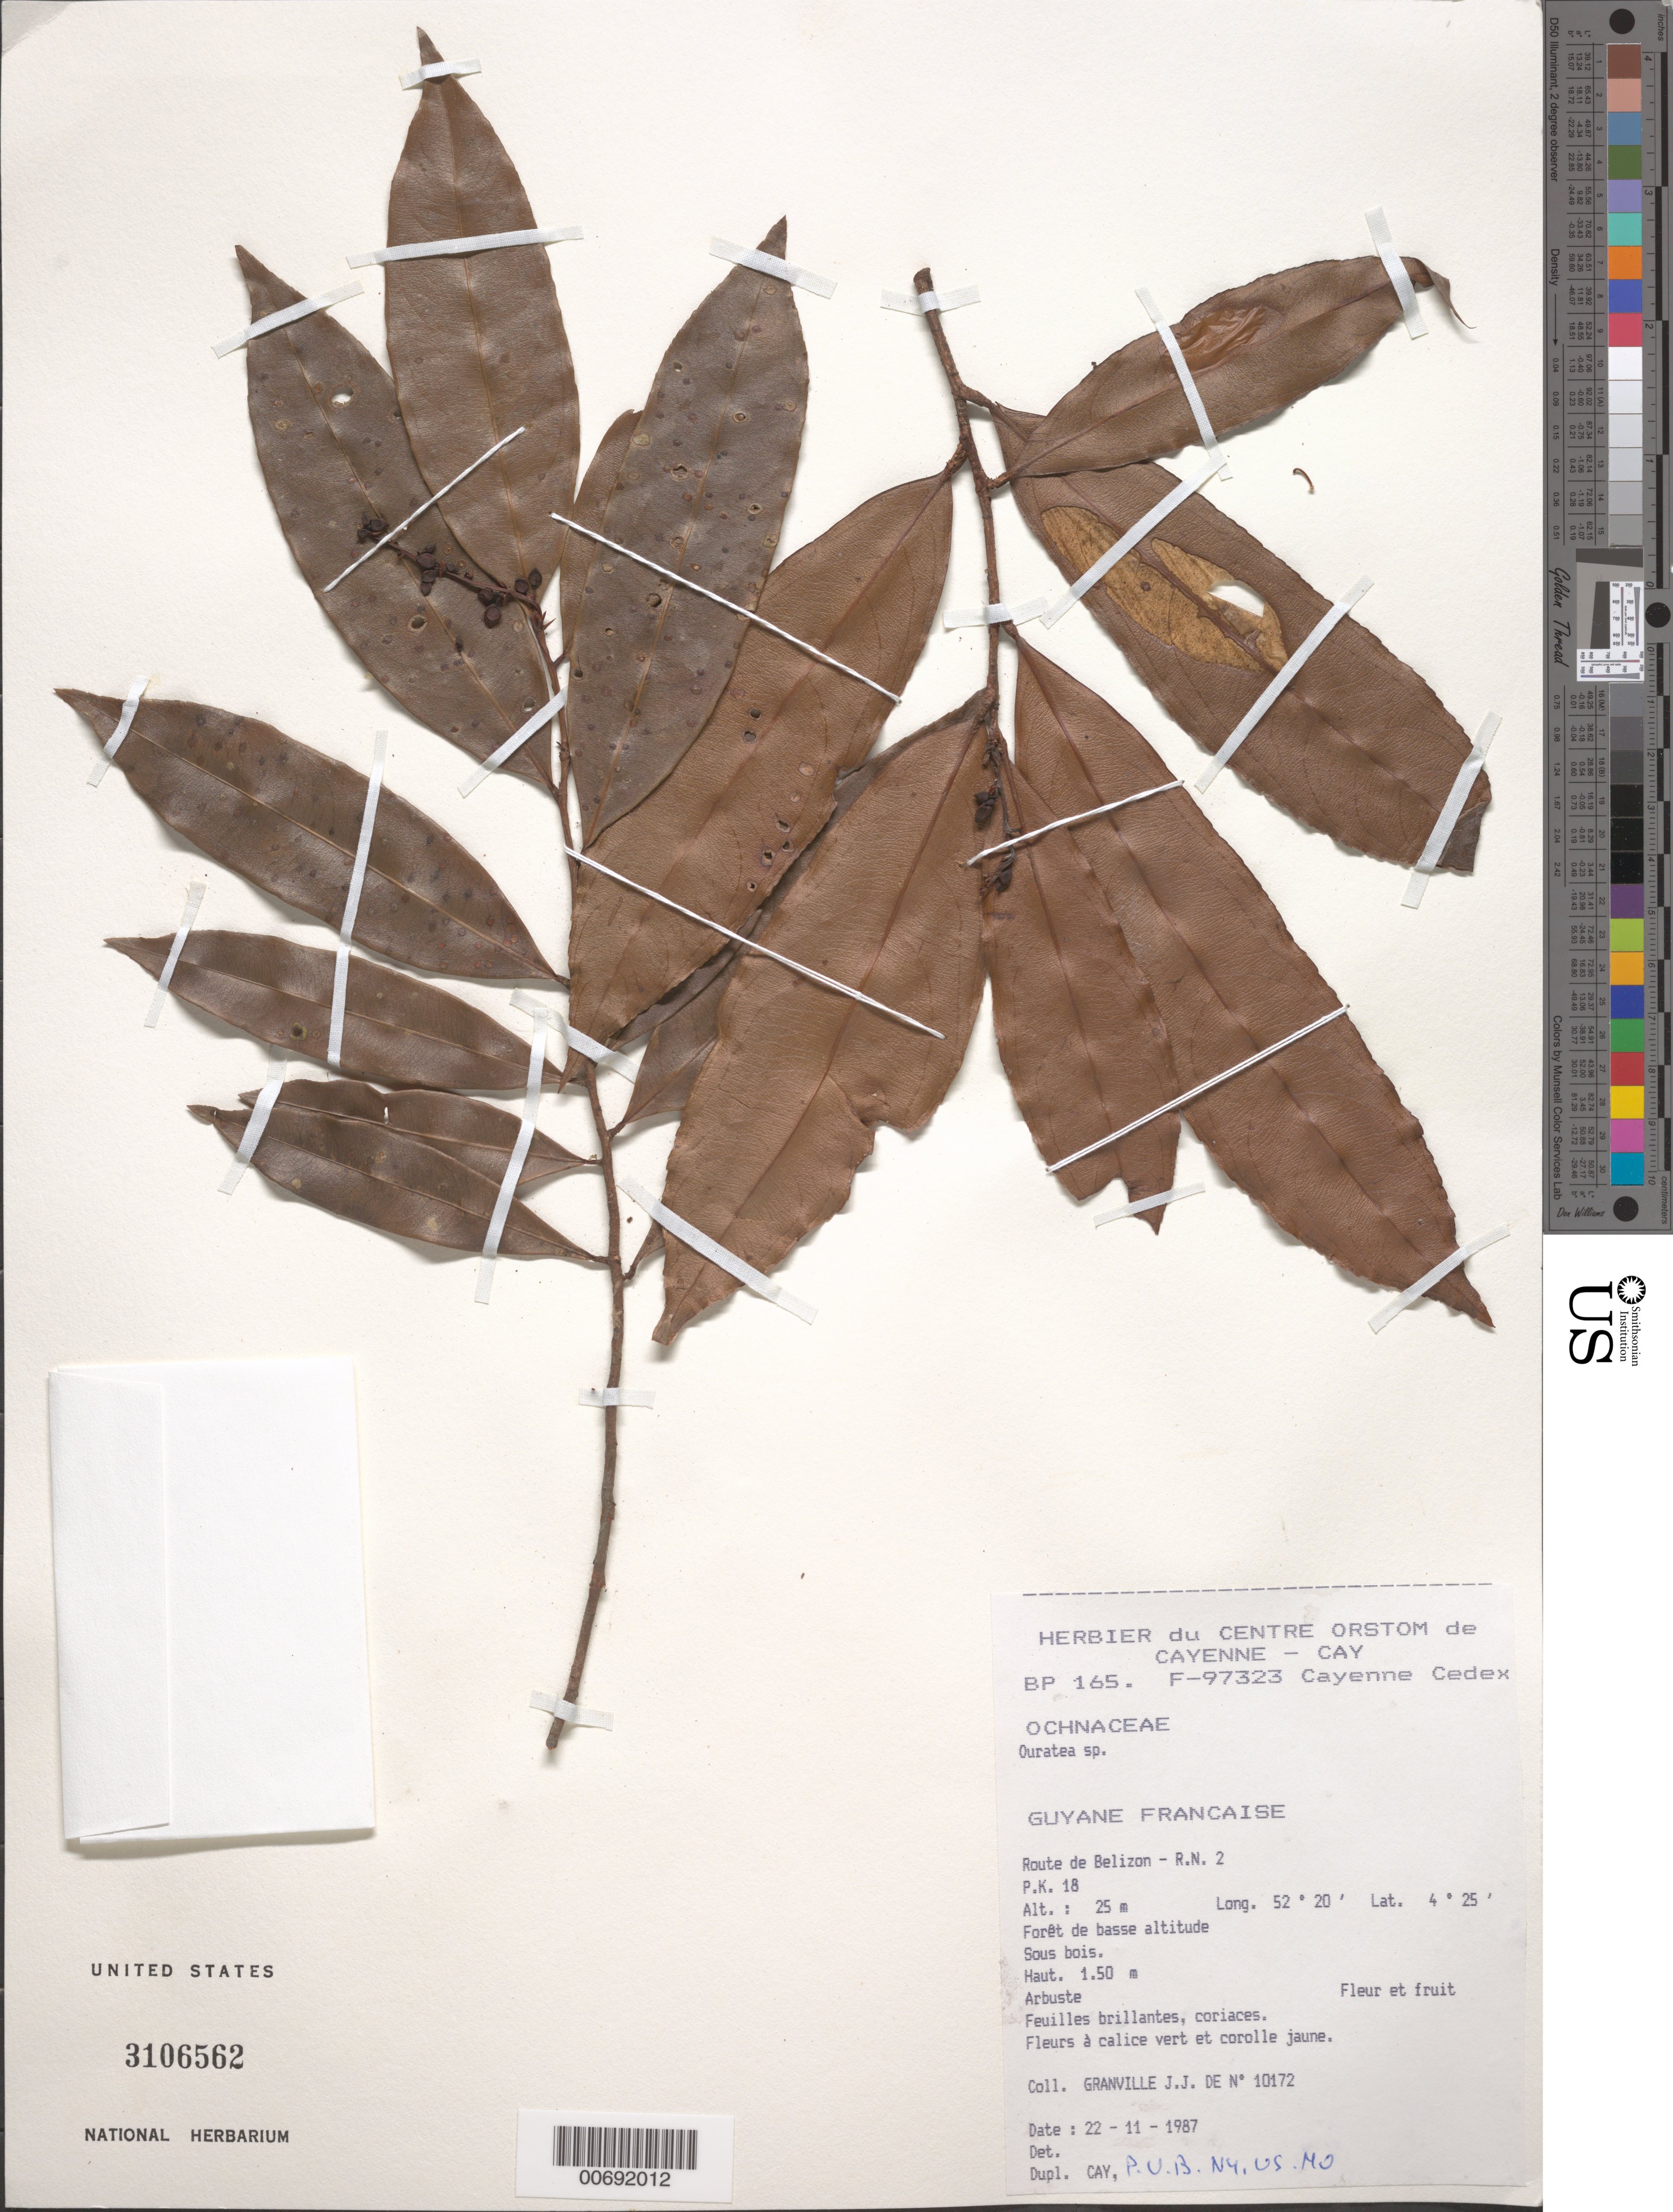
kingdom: Plantae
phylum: Tracheophyta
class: Magnoliopsida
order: Malpighiales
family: Ochnaceae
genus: Ouratea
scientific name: Ouratea sp.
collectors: J.-J. de Granville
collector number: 10172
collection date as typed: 22-Nov-87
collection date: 1987-11-22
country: French Guiana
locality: Route de Bélizon, R.N. 2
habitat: Low forest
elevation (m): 25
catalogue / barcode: US 3106562